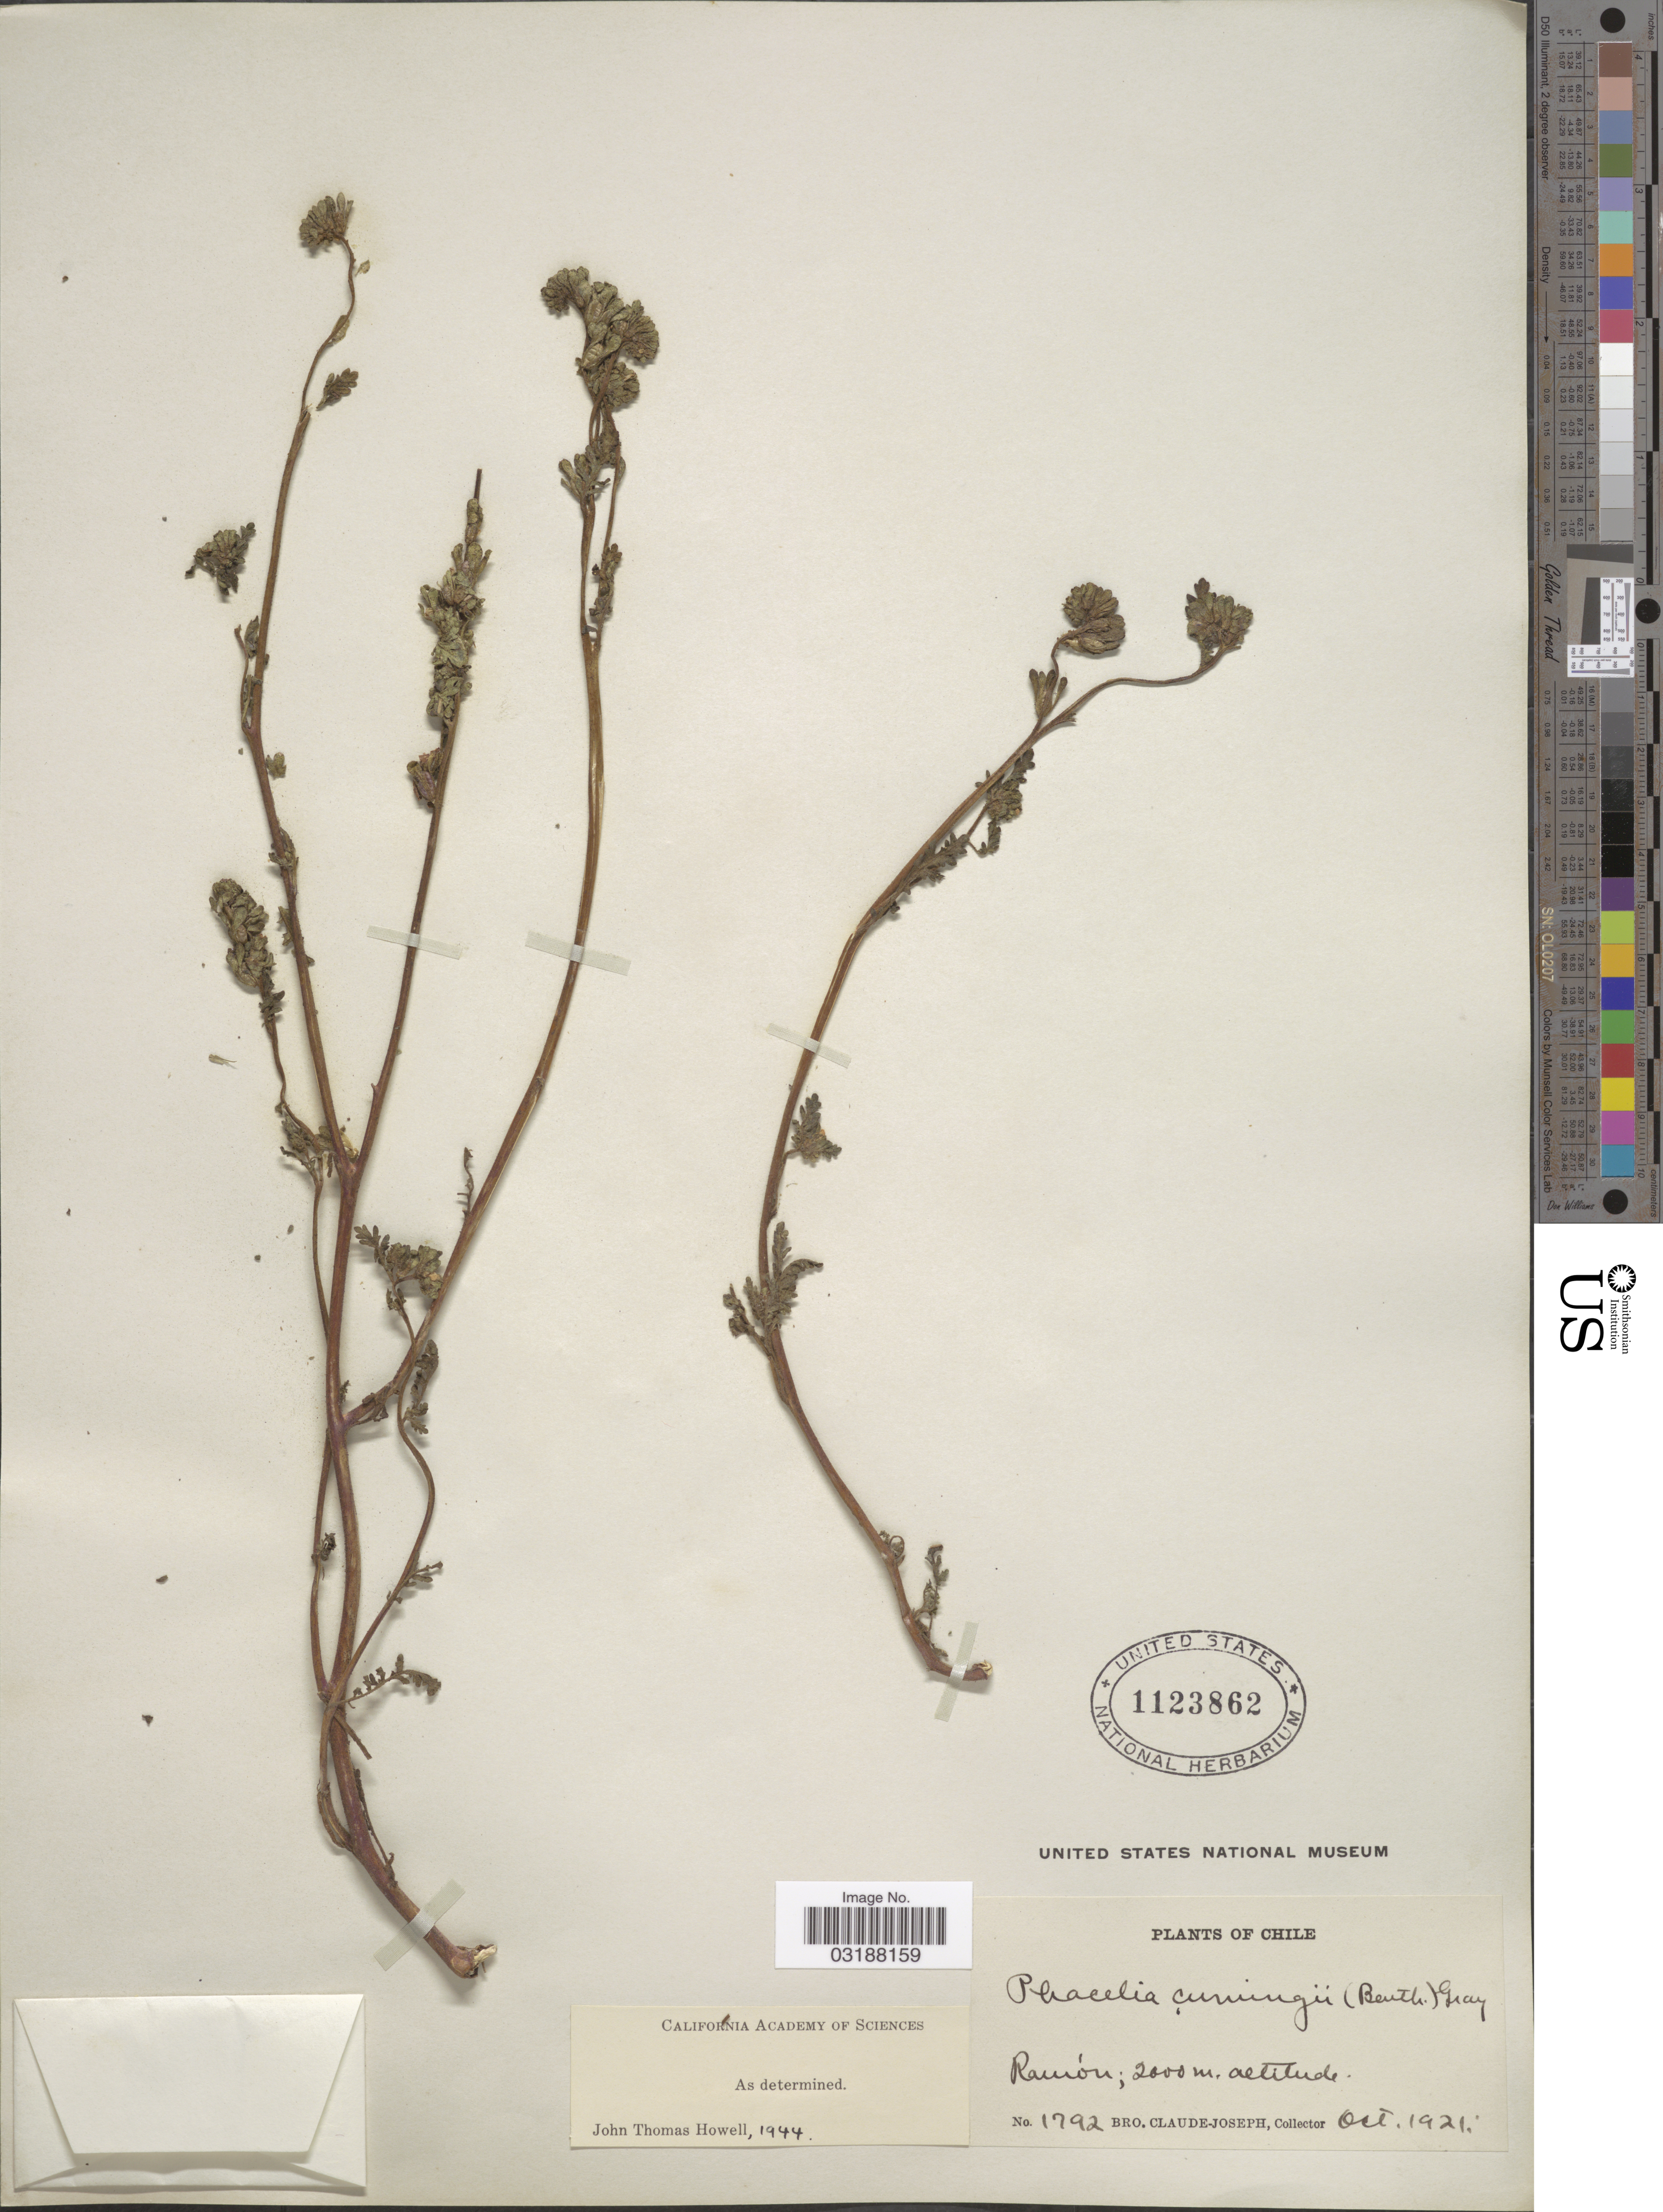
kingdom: Plantae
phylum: Tracheophyta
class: Magnoliopsida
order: Boraginales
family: Hydrophyllaceae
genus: Phacelia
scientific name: Phacelia cumingii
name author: (Benth.) A. Gray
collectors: Bro. Claude-Joseph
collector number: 1792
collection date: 1921-10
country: Chile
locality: Ramón.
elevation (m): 2000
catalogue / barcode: US 1123862